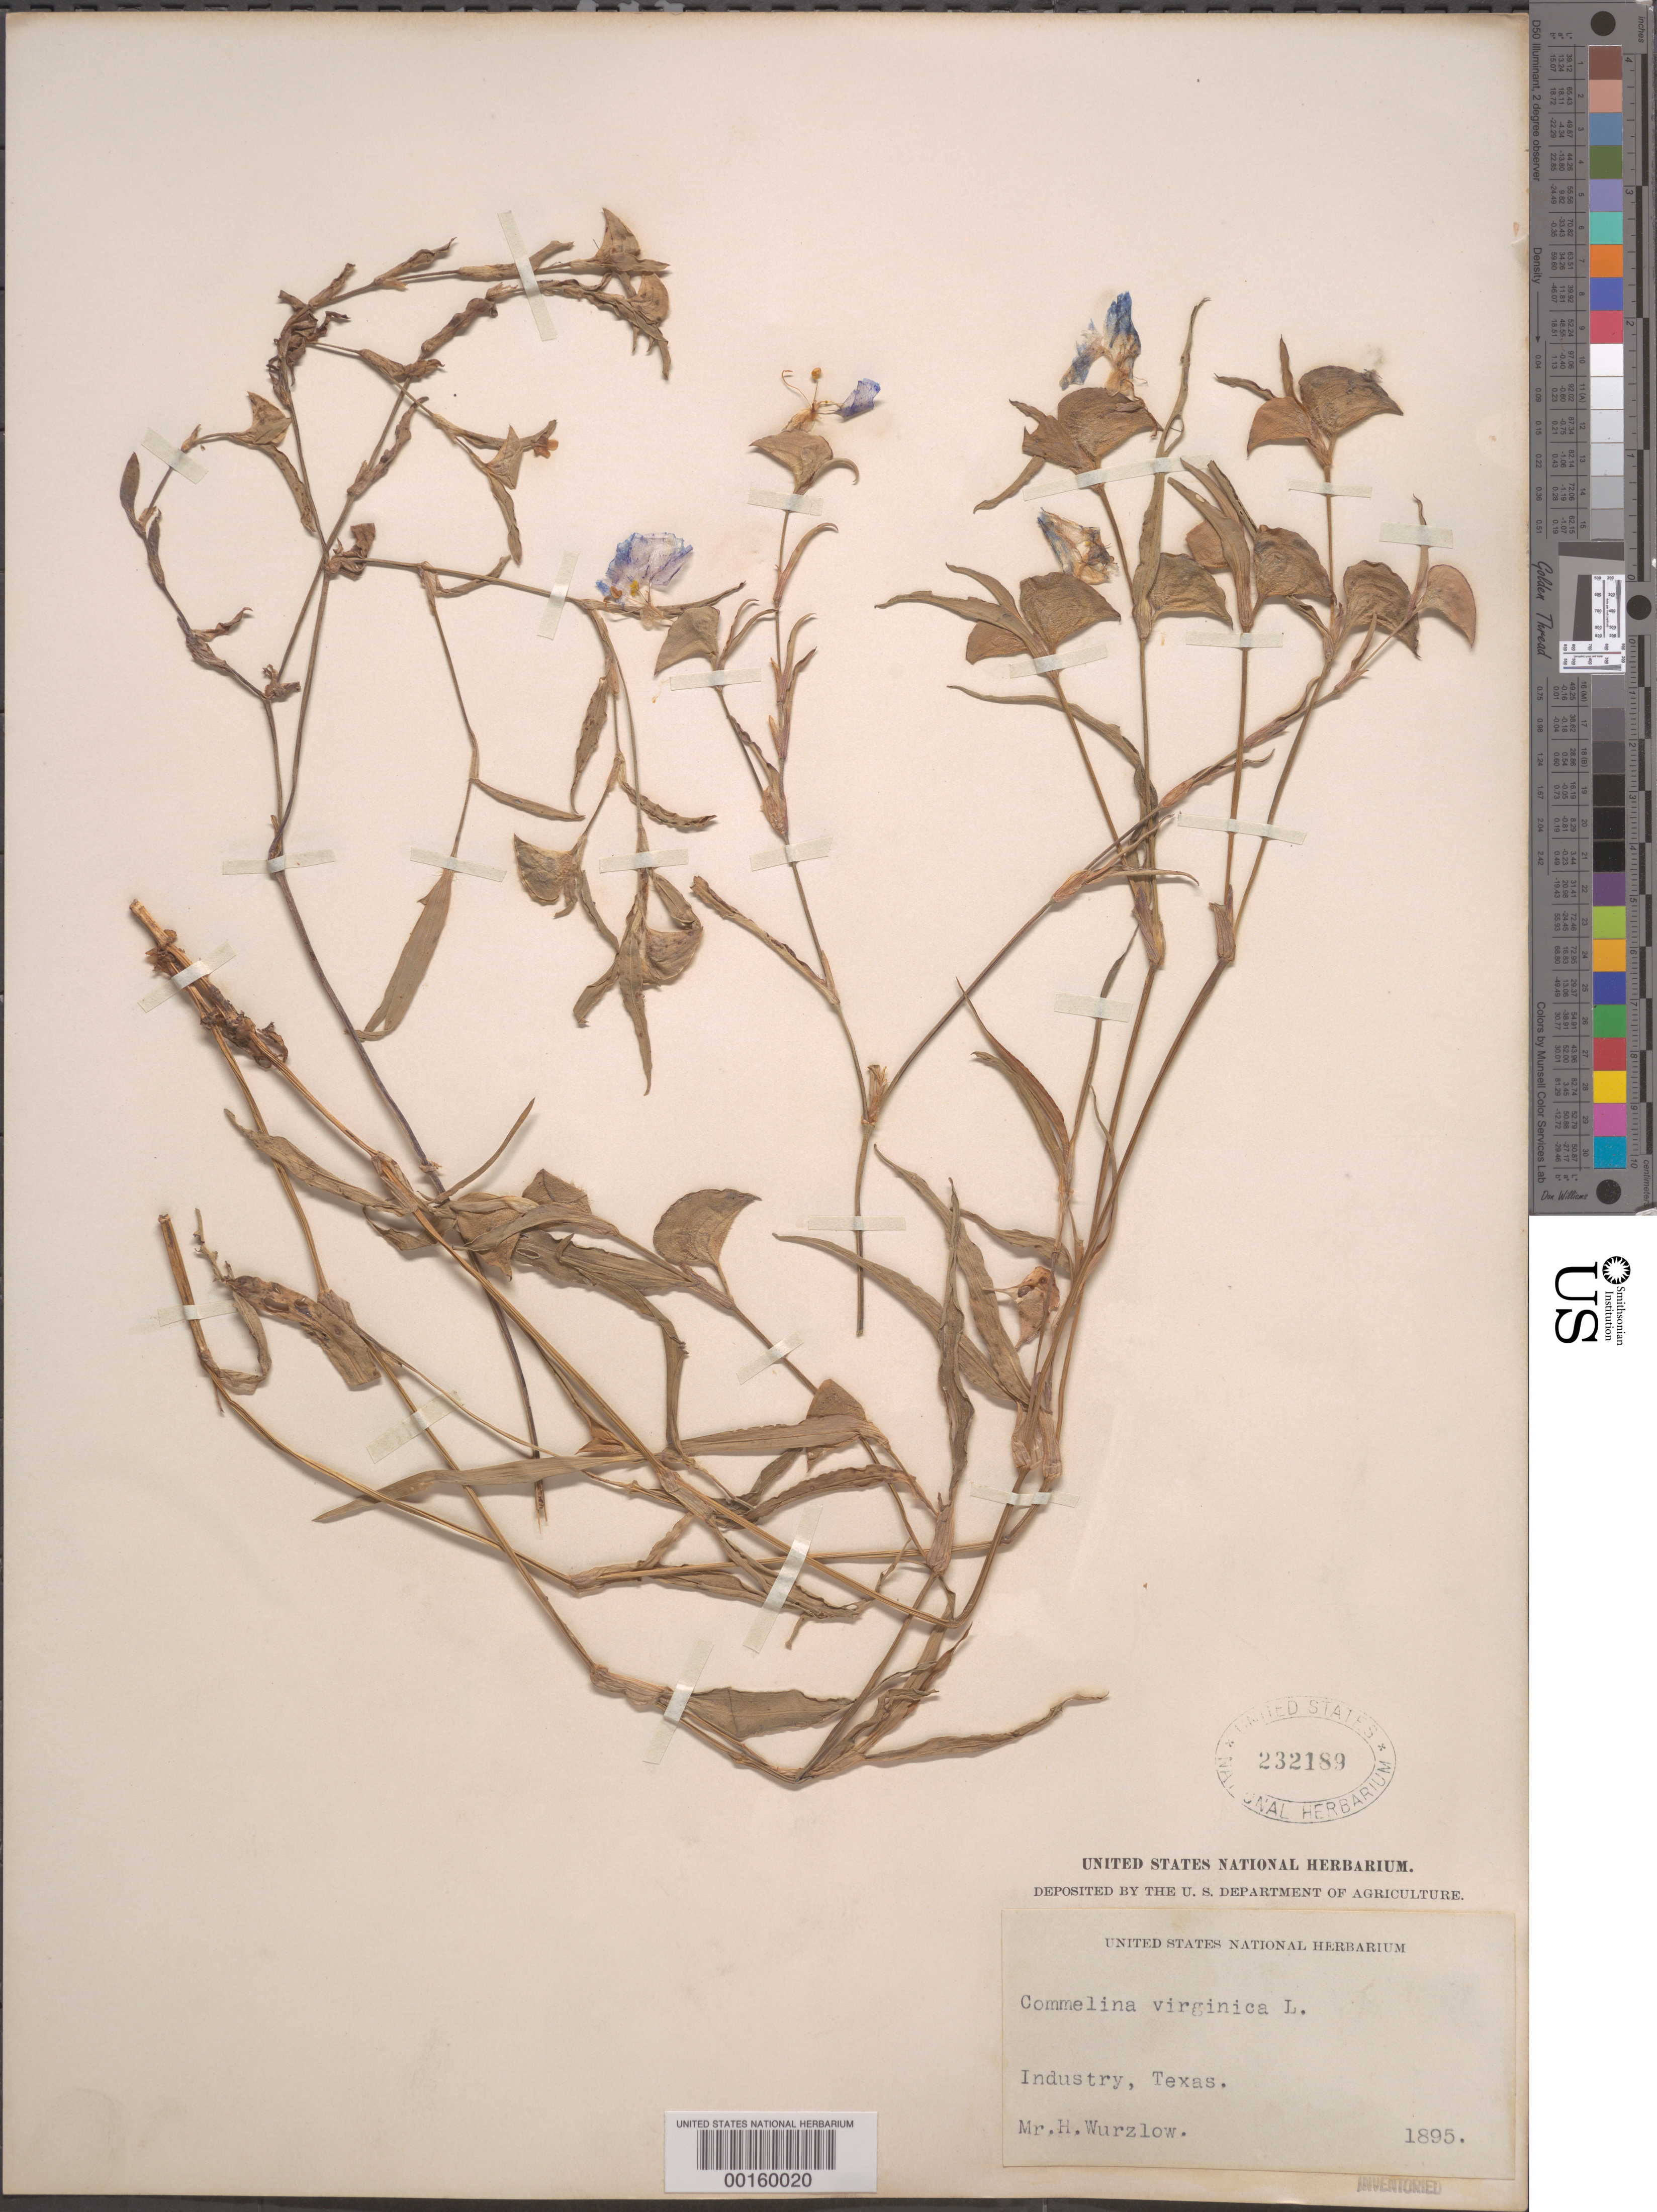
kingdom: Plantae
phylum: Tracheophyta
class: Liliopsida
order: Commelinales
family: Commelinaceae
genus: Commelina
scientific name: Commelina erecta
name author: L.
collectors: H. Wurzlow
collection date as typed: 1895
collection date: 1895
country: United States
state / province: Texas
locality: Industry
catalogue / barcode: US 232189